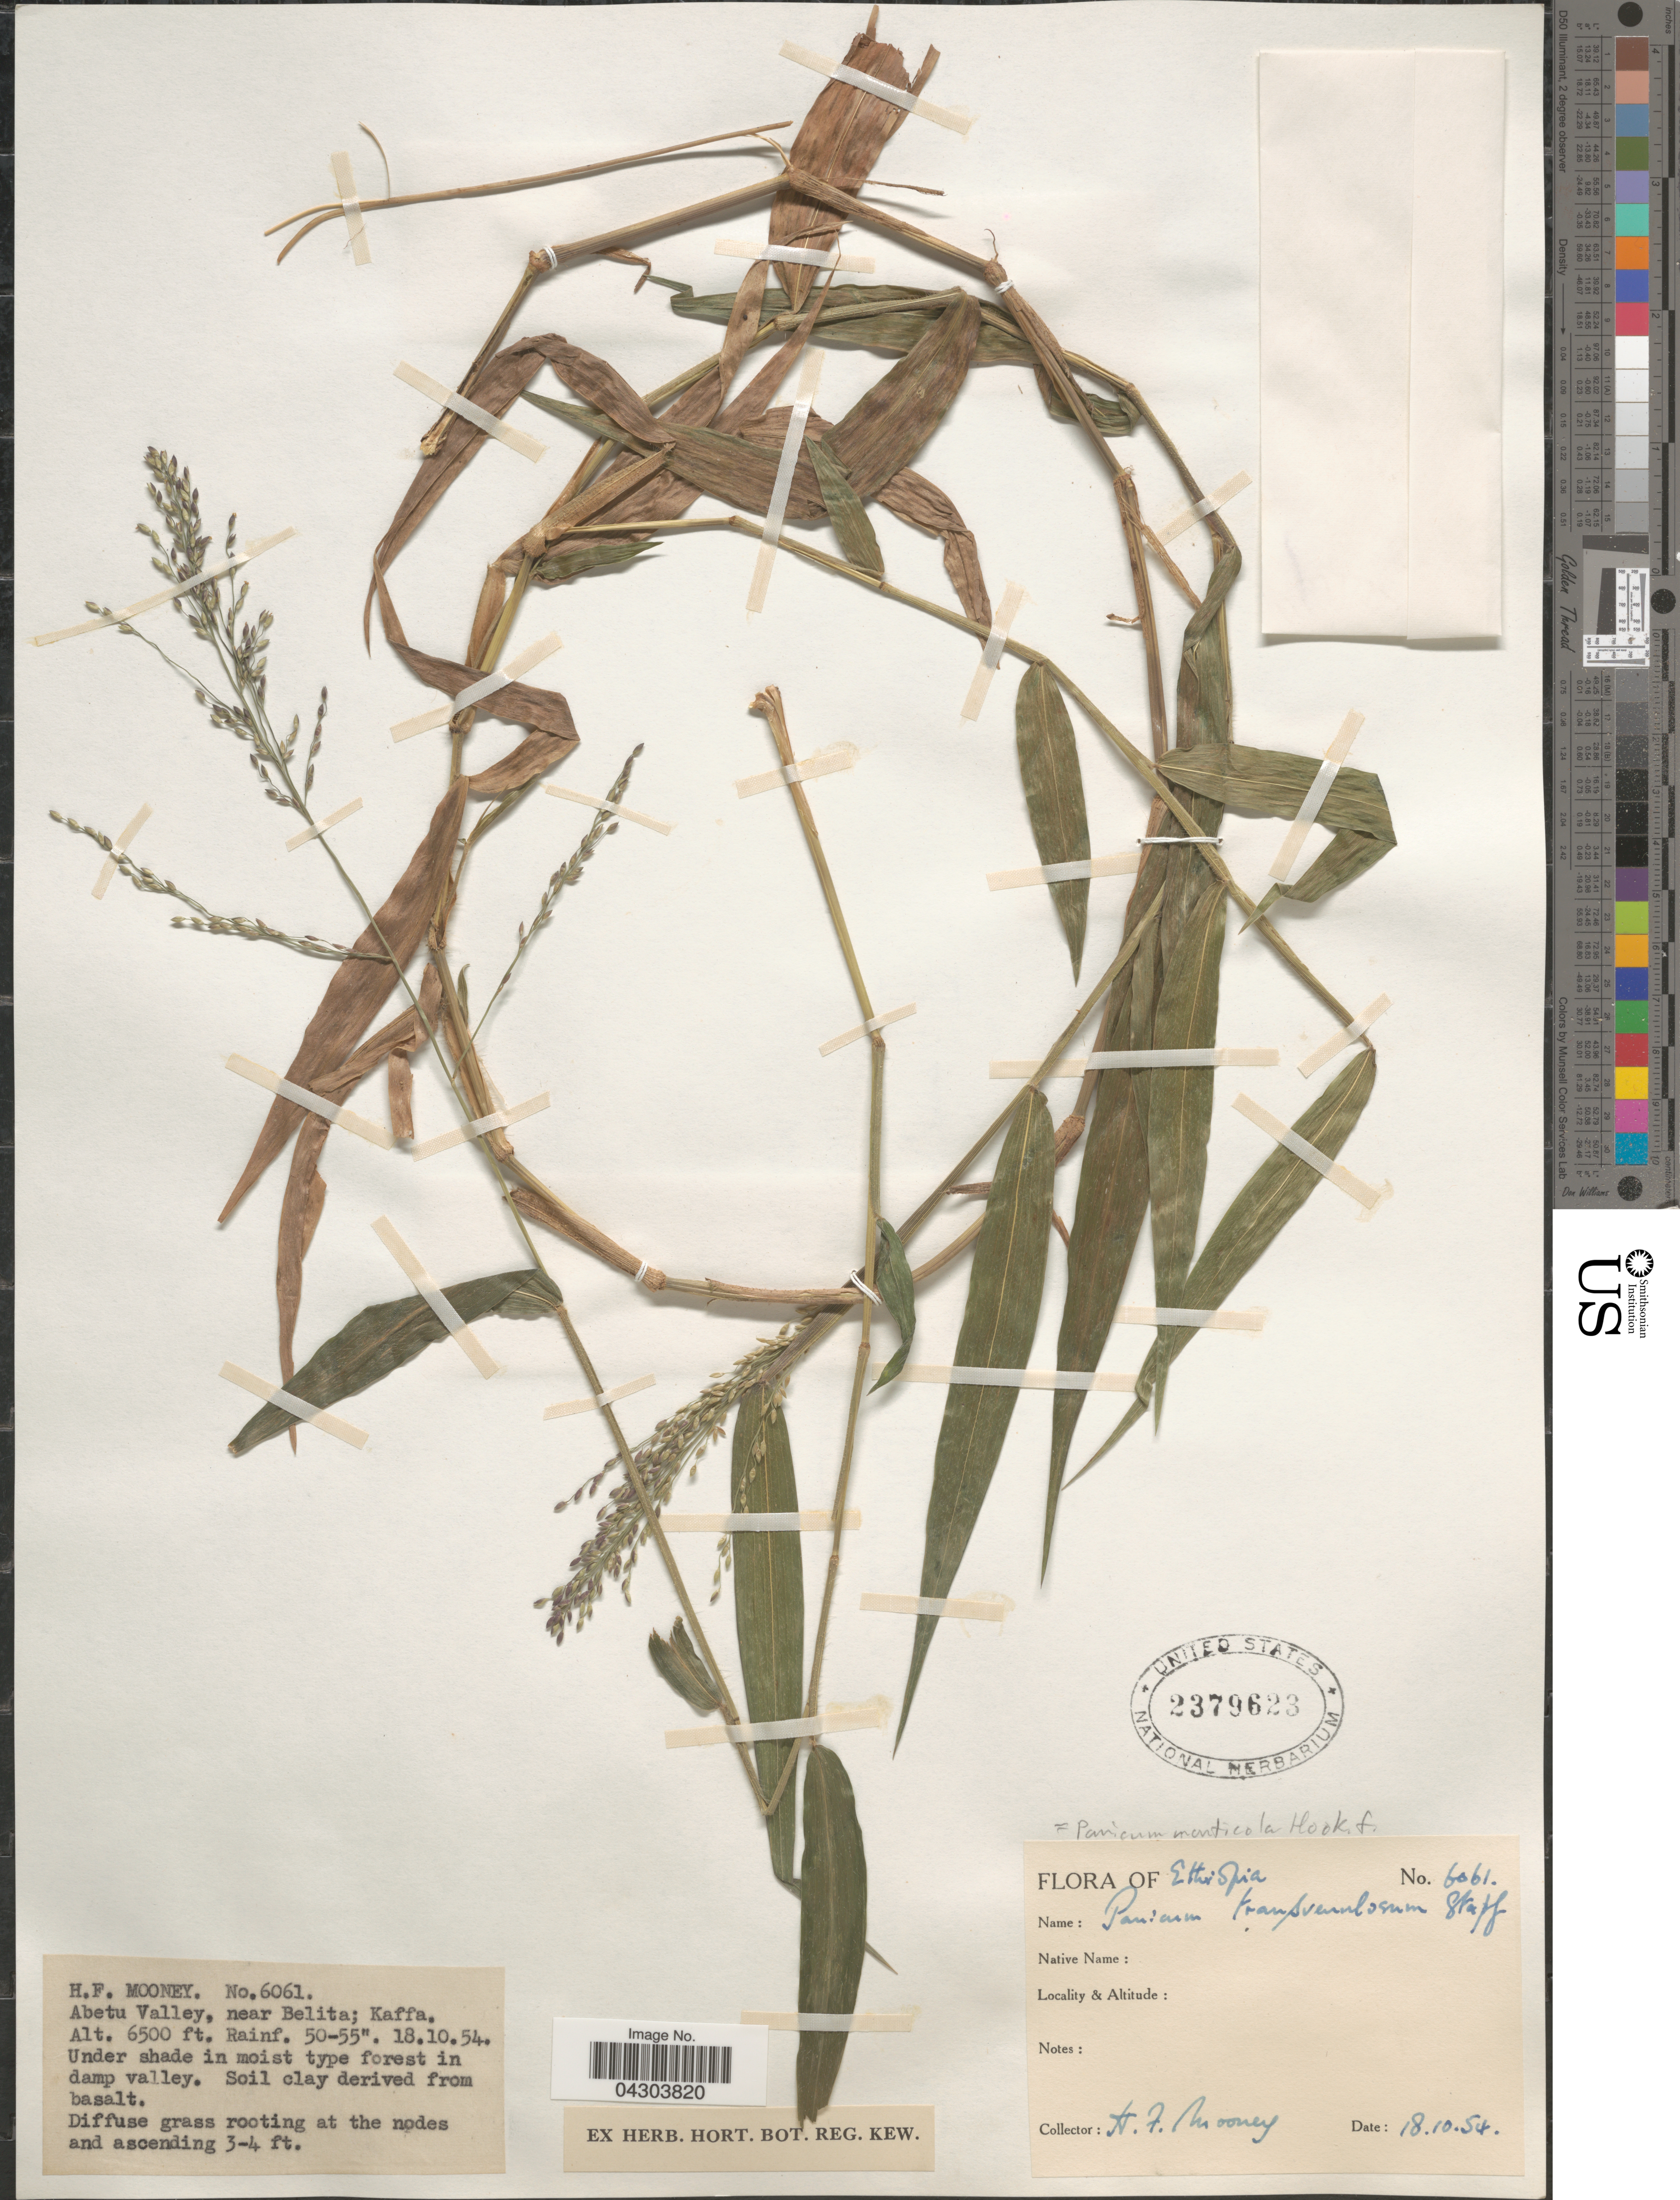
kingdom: Plantae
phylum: Tracheophyta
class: Liliopsida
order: Poales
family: Poaceae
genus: Panicum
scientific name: Panicum monticola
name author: Hillebr.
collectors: H. Mooney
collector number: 6061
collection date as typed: Transcribed d/m/y: 18/10/54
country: Ethiopia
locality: Abetu Valley, near Belita; Kaffa.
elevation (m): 1981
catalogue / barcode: US 2379623